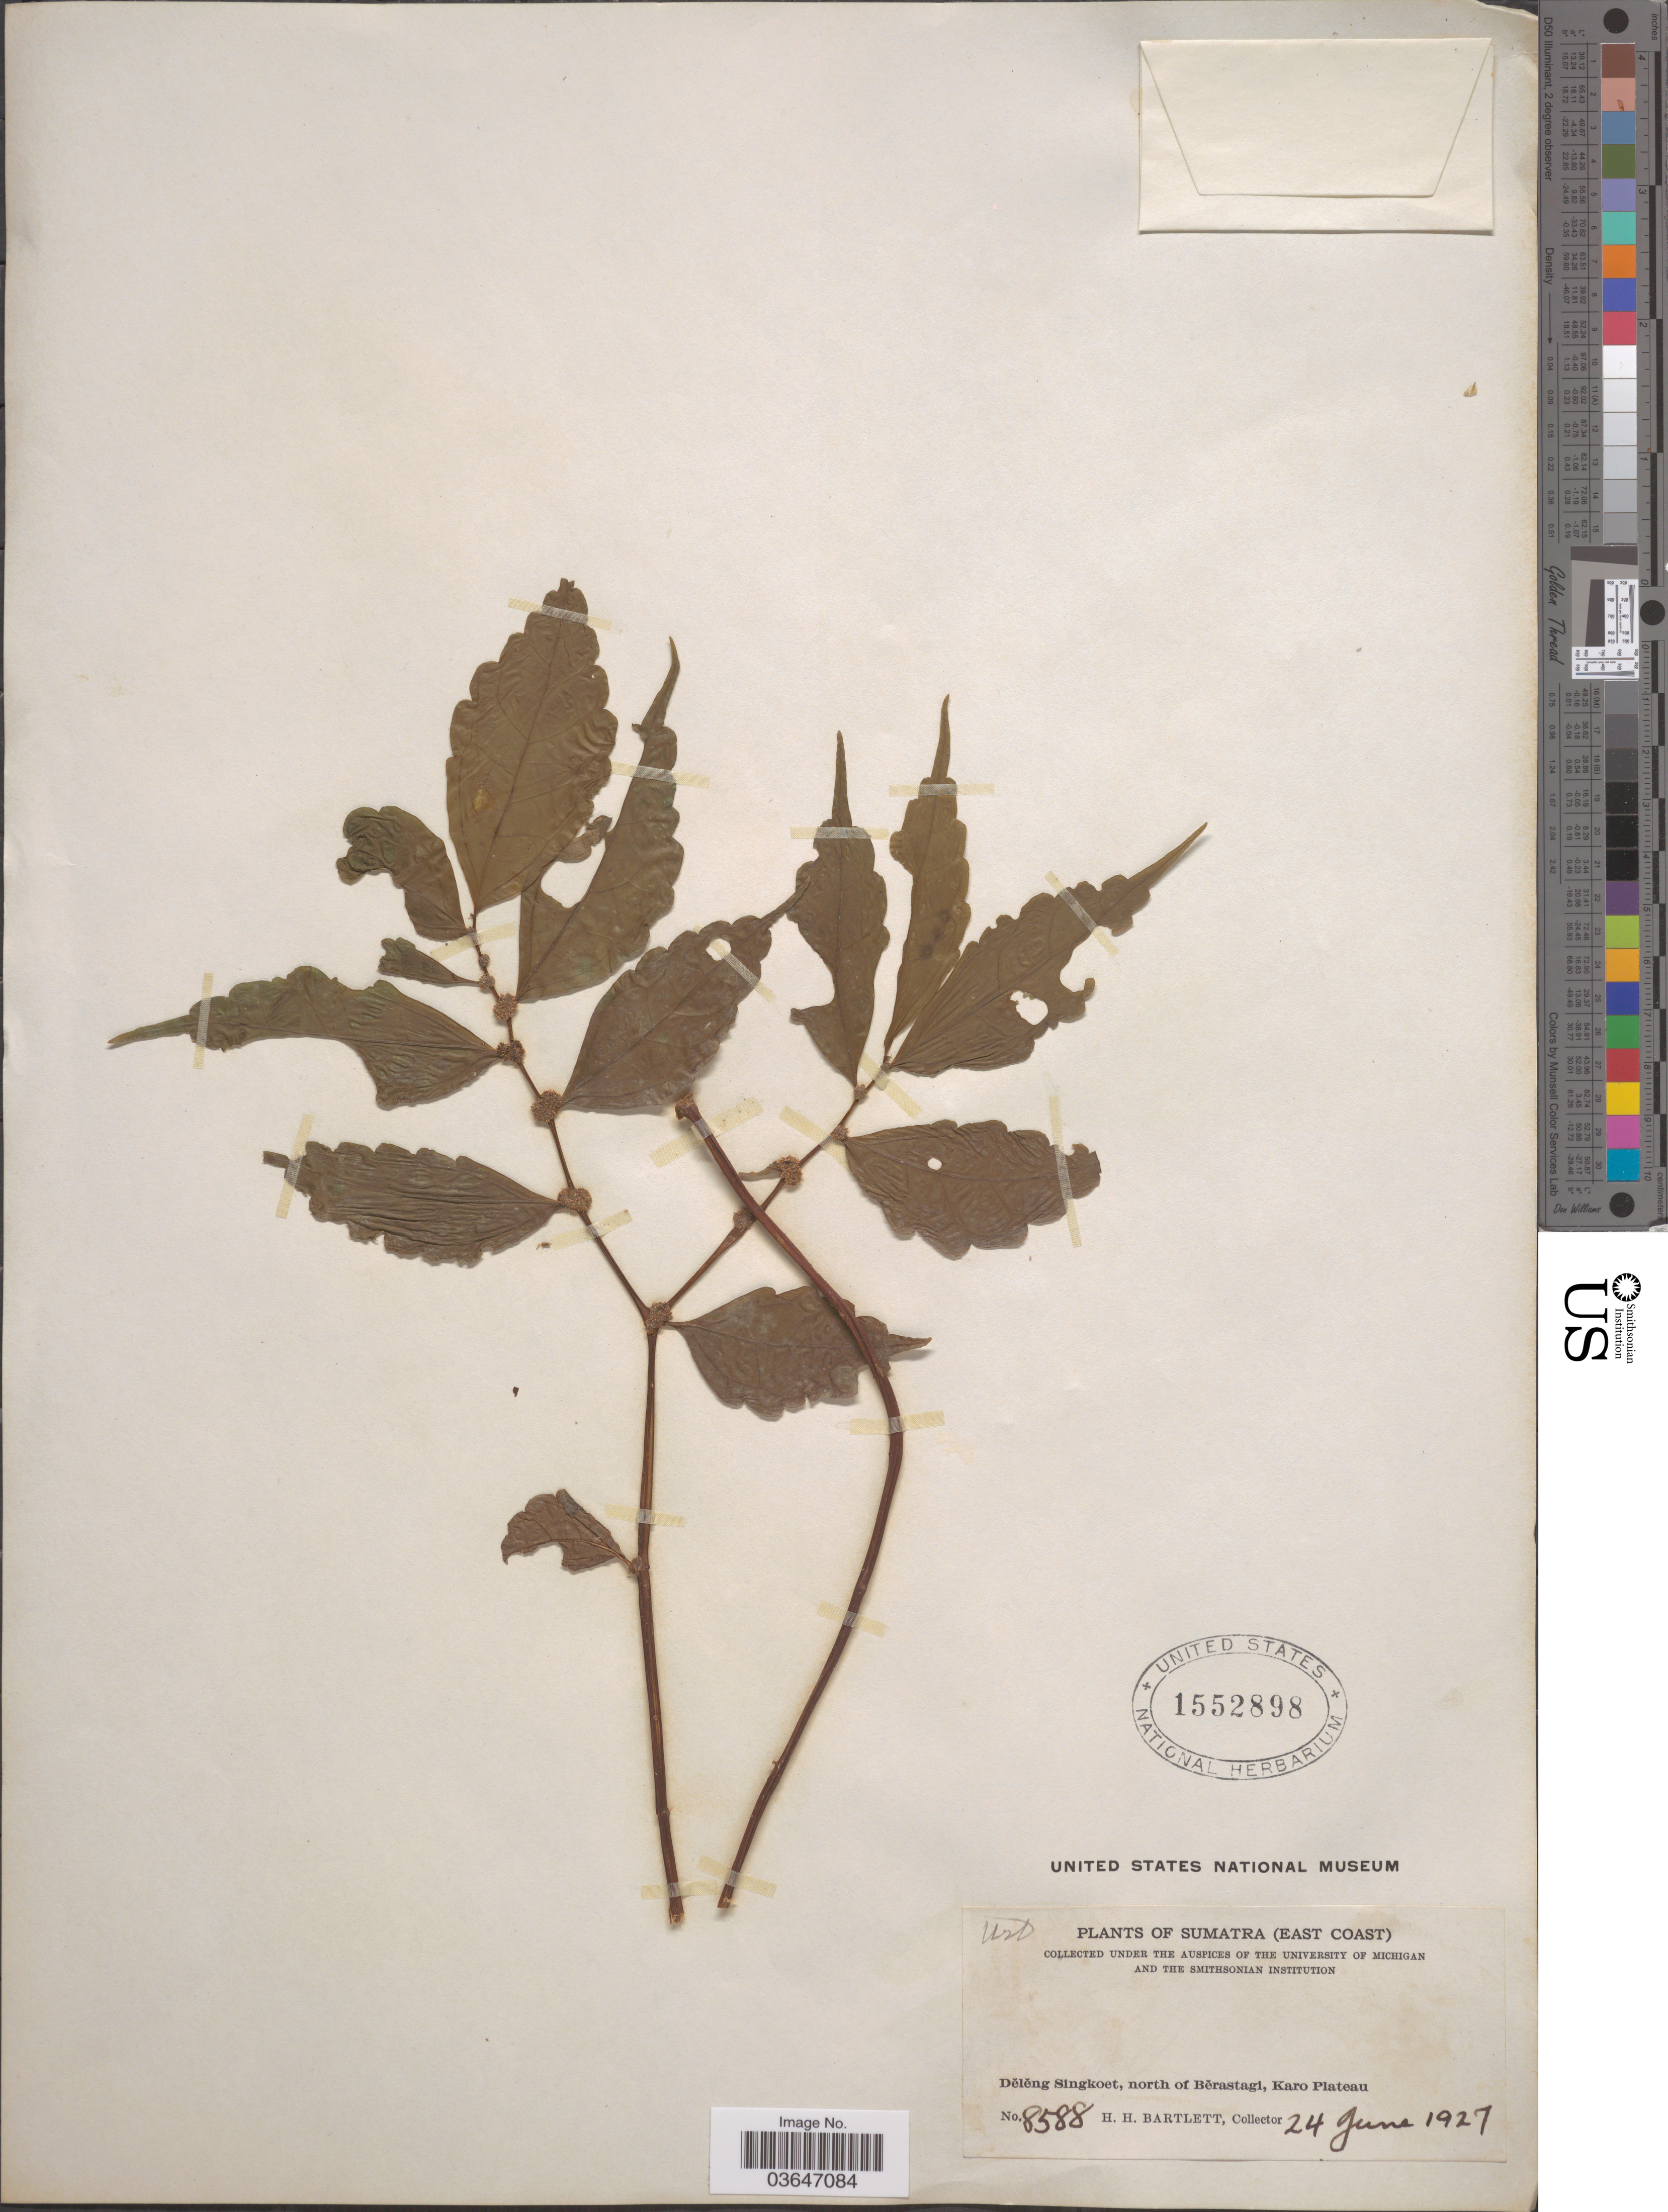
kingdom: Plantae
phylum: Tracheophyta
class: Magnoliopsida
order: Proteales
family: Proteaceae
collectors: H. H. Bartlett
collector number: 8588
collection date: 1927-06-24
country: Indonesia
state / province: Sumatra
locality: East Coast. Dělěng Singkoet, north of Běrastagi, Karo Plateau.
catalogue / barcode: US 1552898